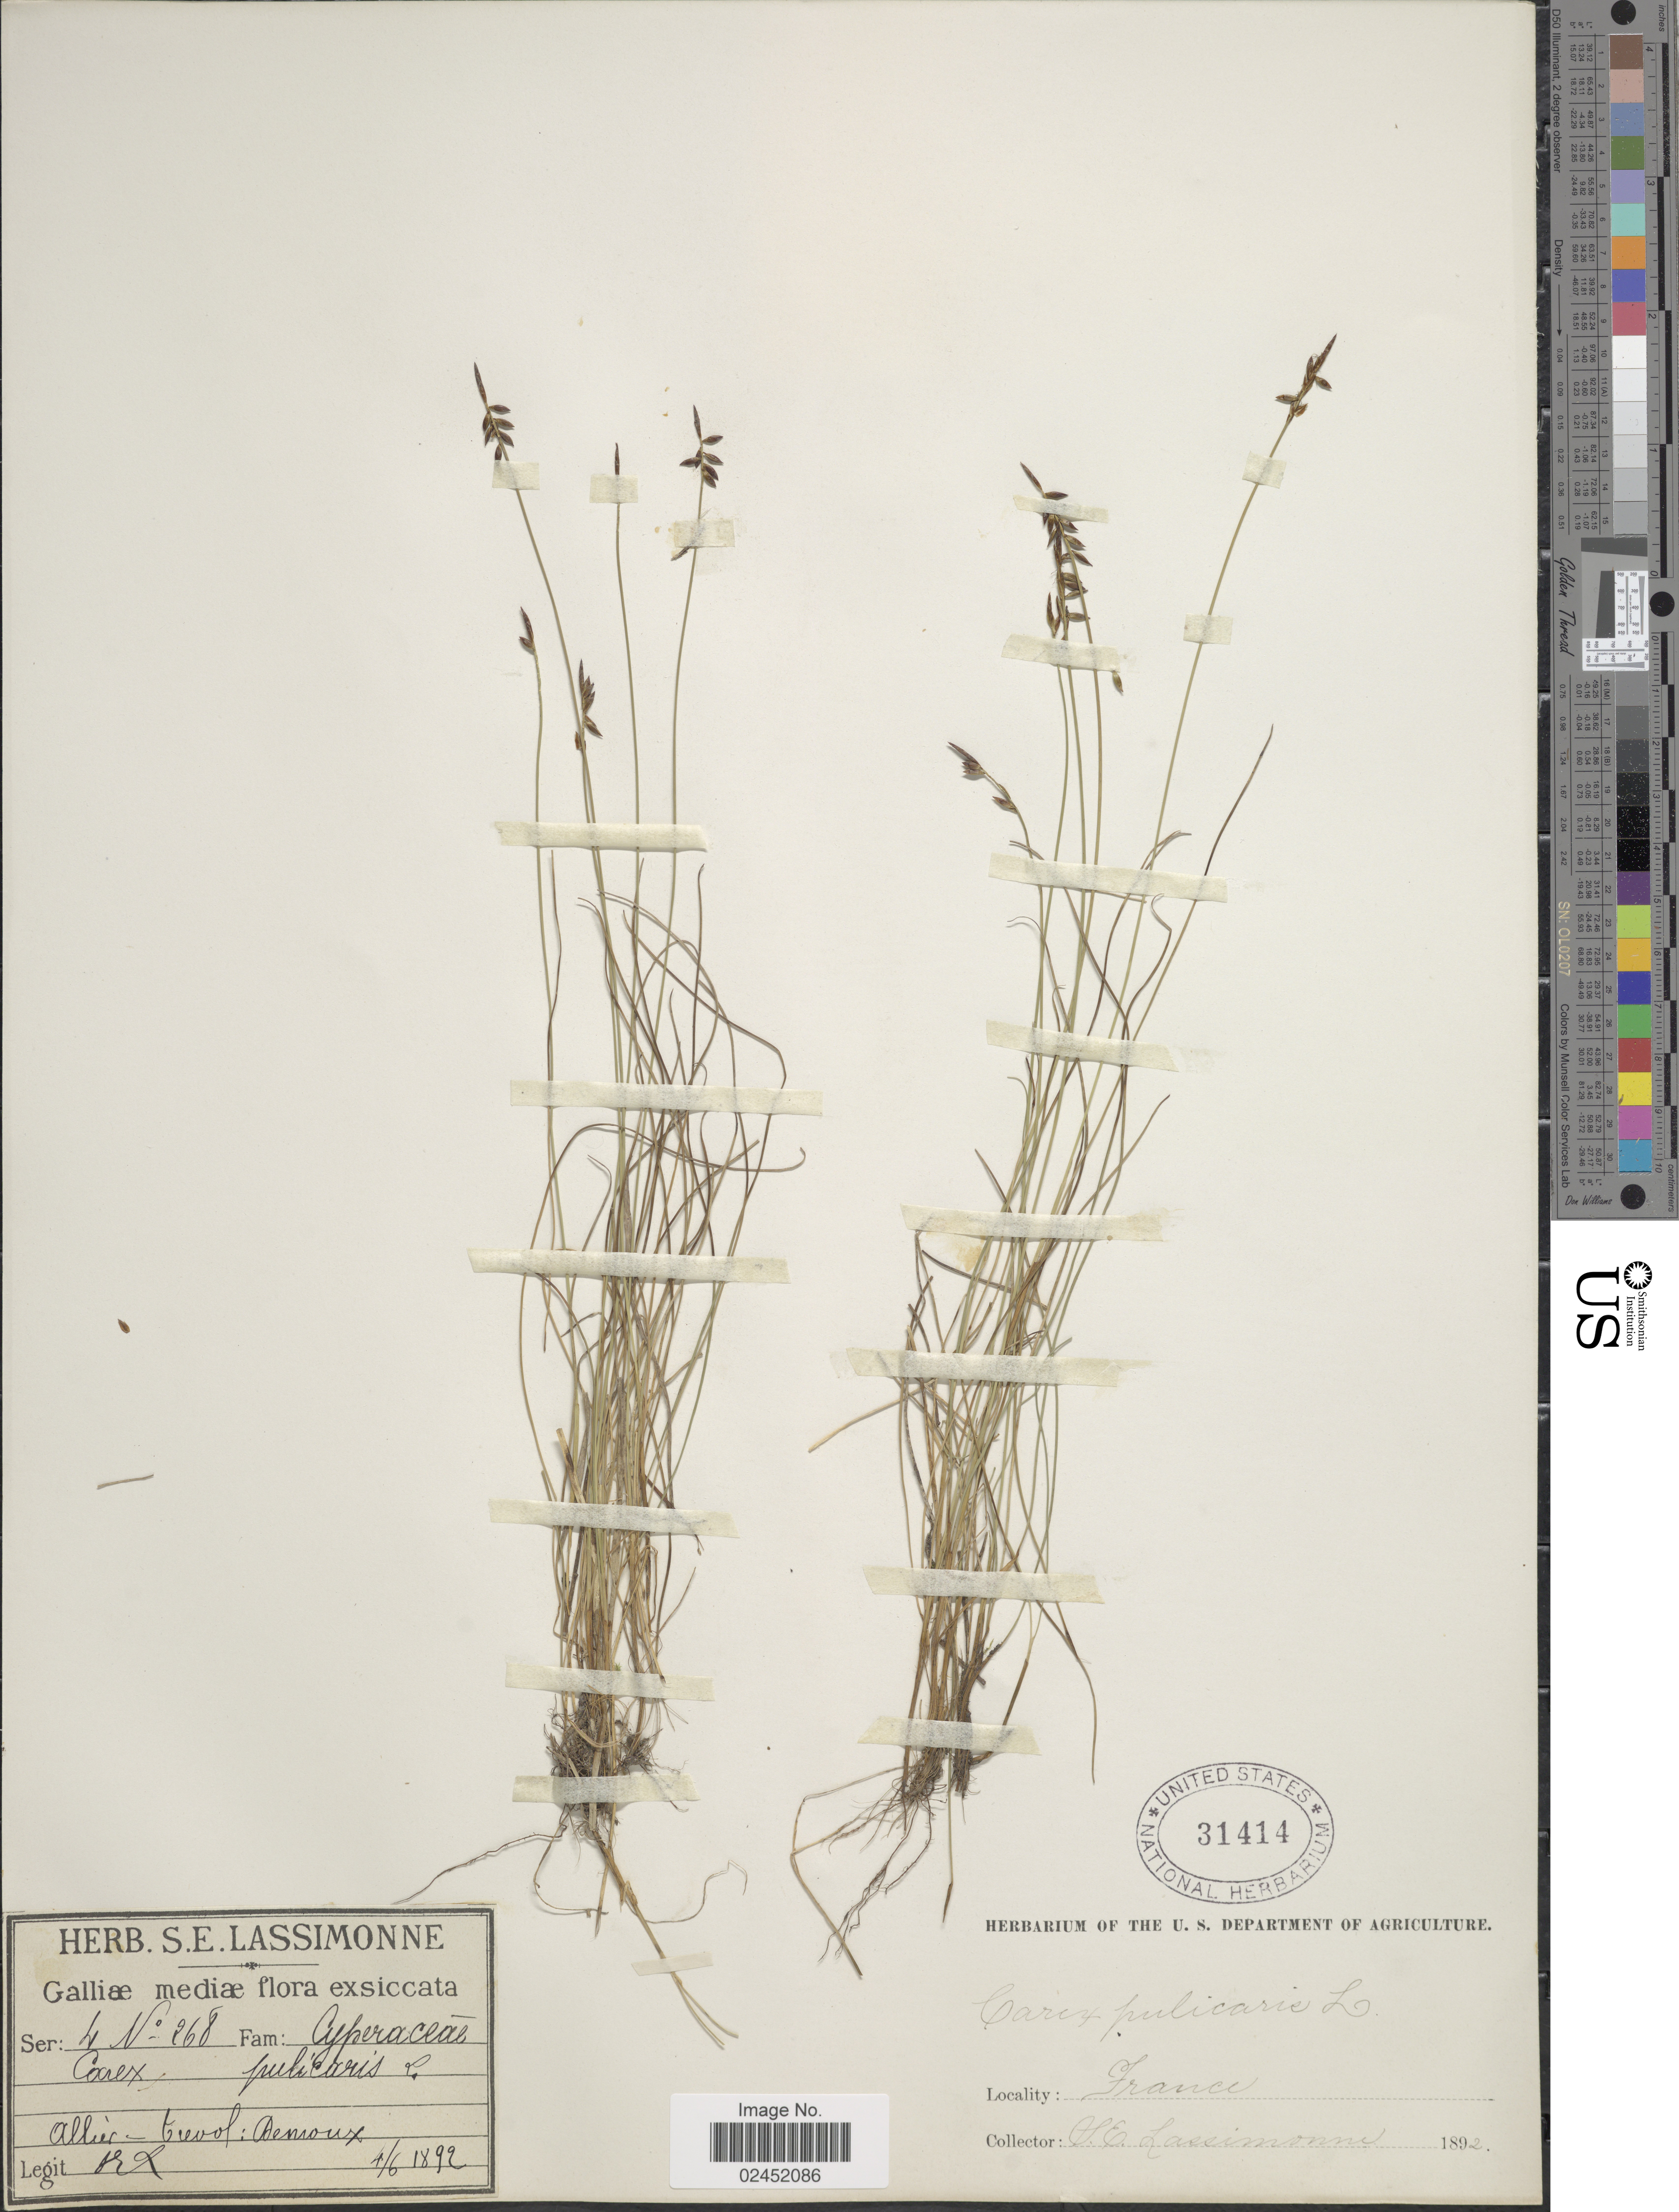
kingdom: Plantae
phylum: Tracheophyta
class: Liliopsida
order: Poales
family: Cyperaceae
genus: Carex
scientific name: Carex pulicaris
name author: L.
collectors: S. Lassimonne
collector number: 268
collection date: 1892-06-04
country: France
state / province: Auvergne-Rhône-Alpes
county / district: Allier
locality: Galliæ mediæ [Central France]. Allier - Trevol: Demoux.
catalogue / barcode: US 31414